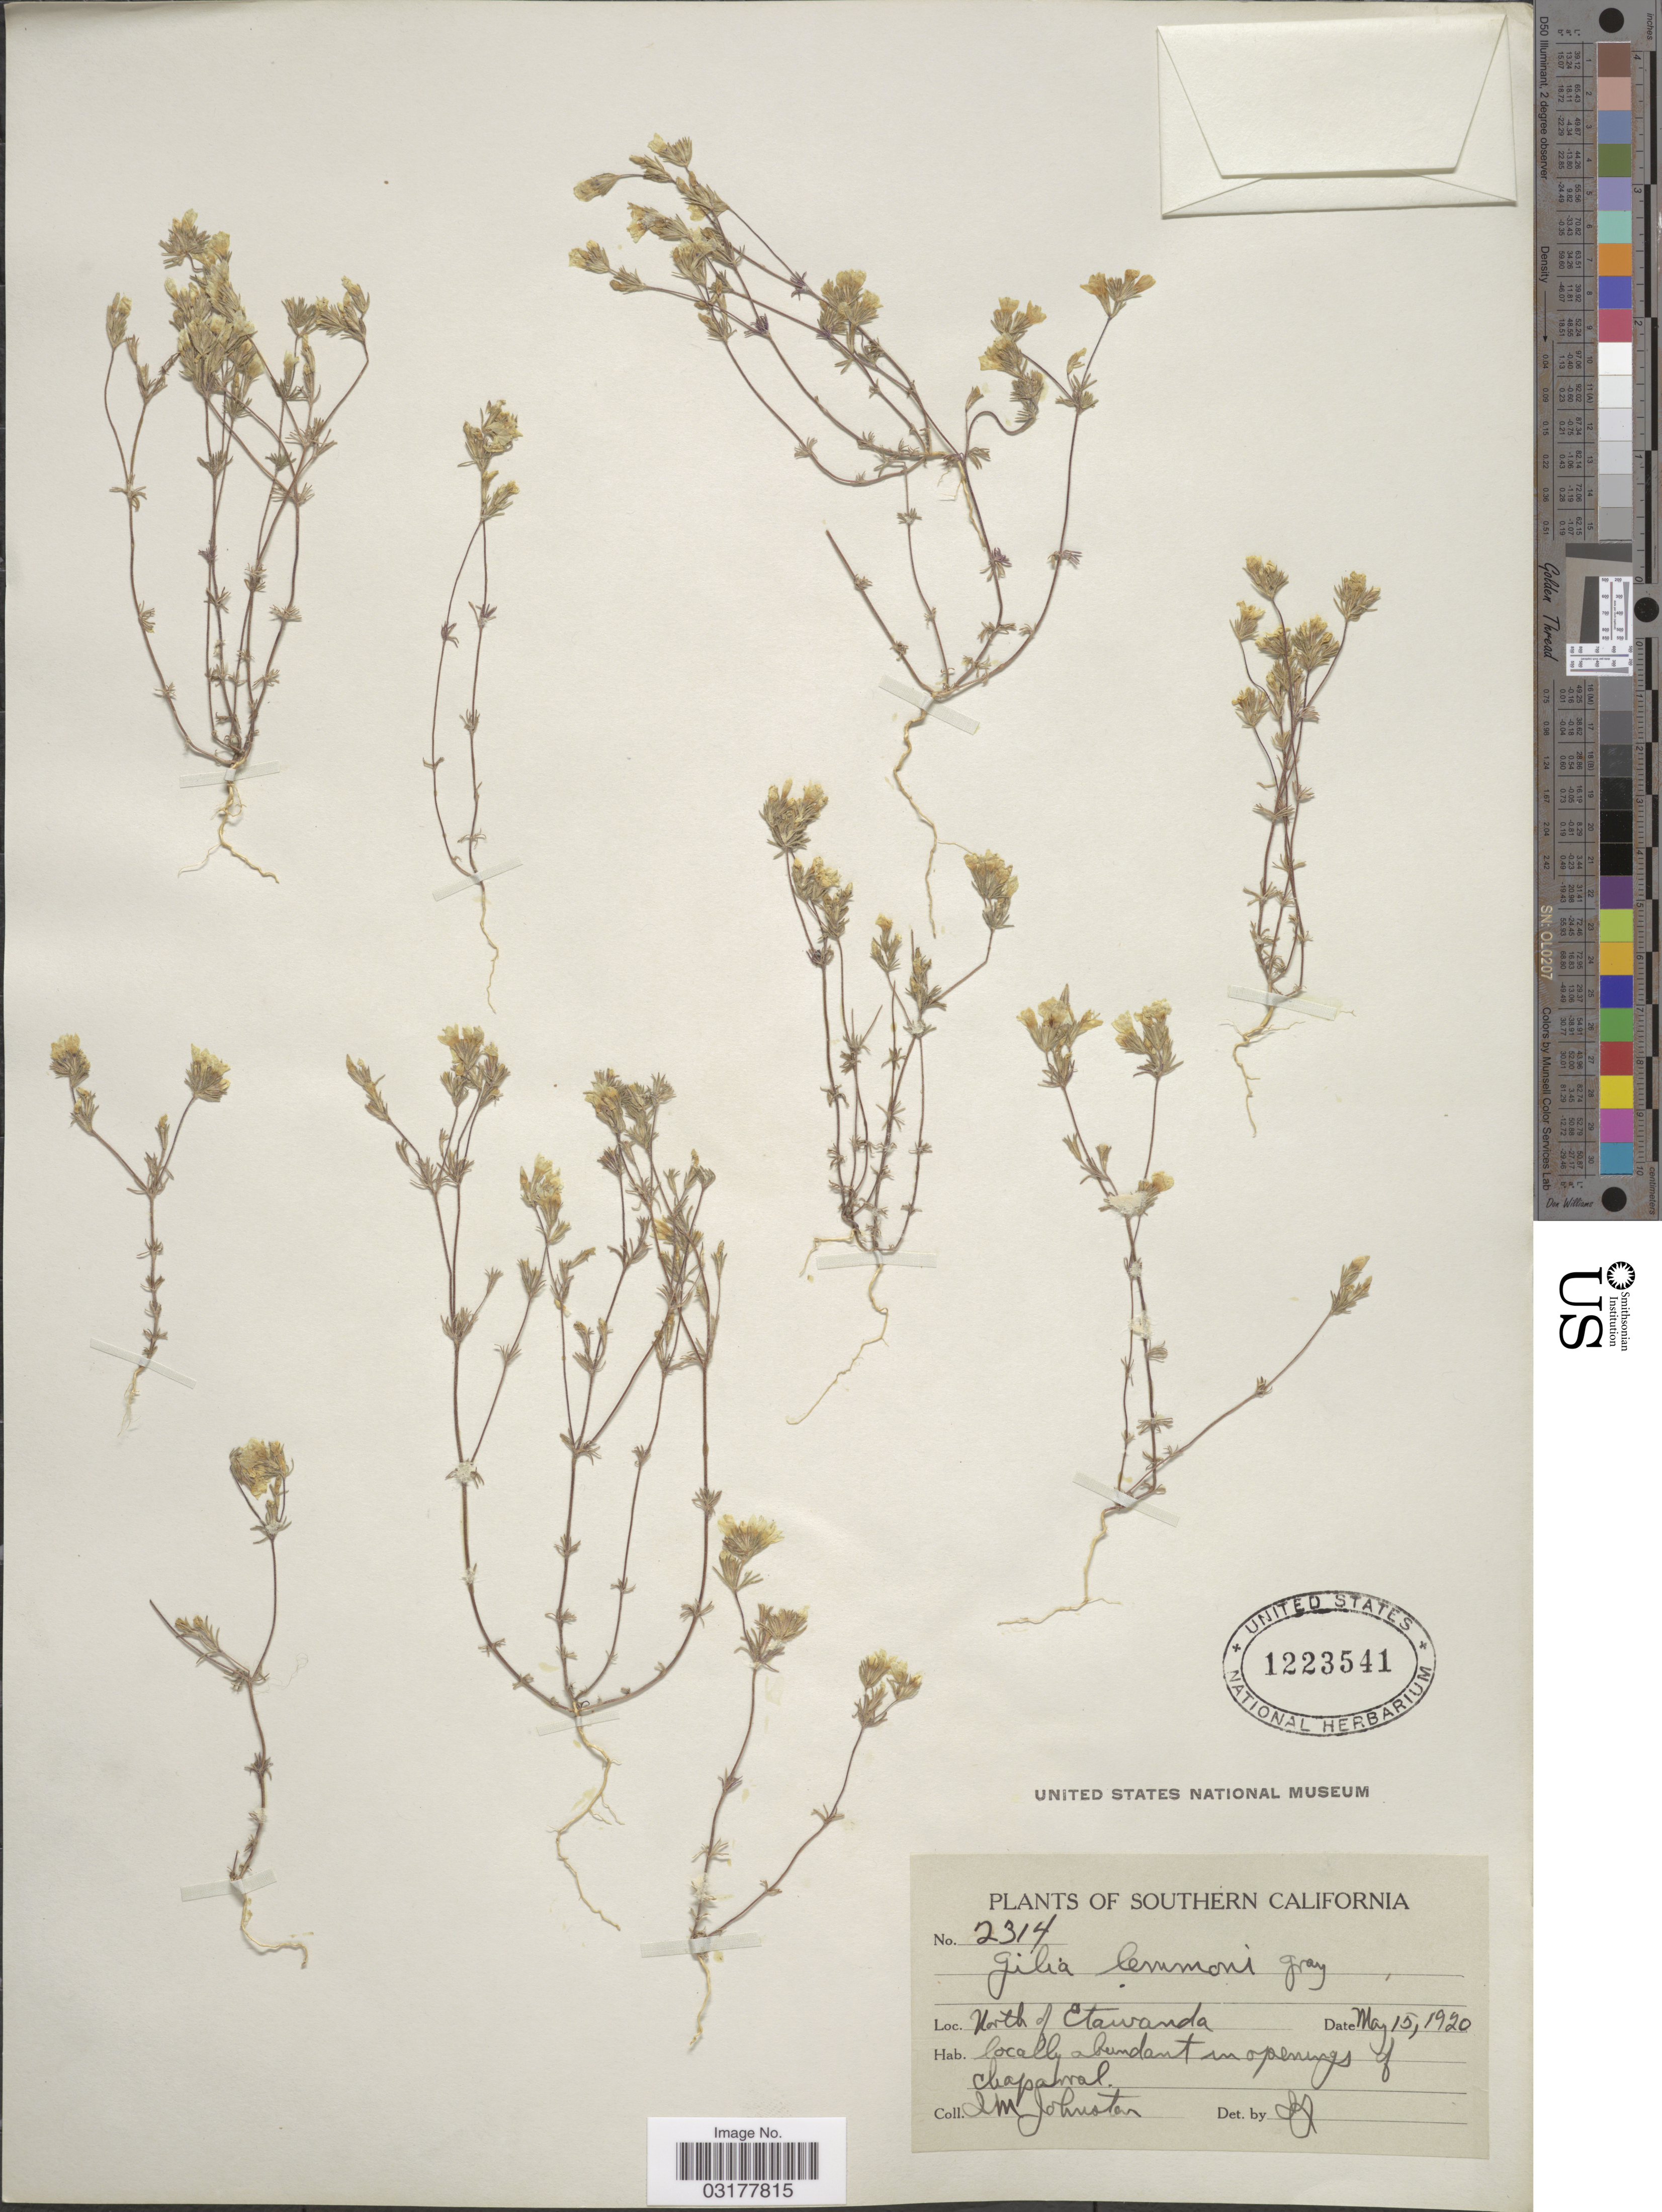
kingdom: Plantae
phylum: Tracheophyta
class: Magnoliopsida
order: Ericales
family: Polemoniaceae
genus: Leptosiphon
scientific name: Leptosiphon lemmonii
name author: (A. Gray) J.M. Porter & L.A. Johnson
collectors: I.M. Johnston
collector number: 2314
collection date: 1920-05-15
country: United States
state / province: California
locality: Southern California. North of Etawanda.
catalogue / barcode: US 1223541